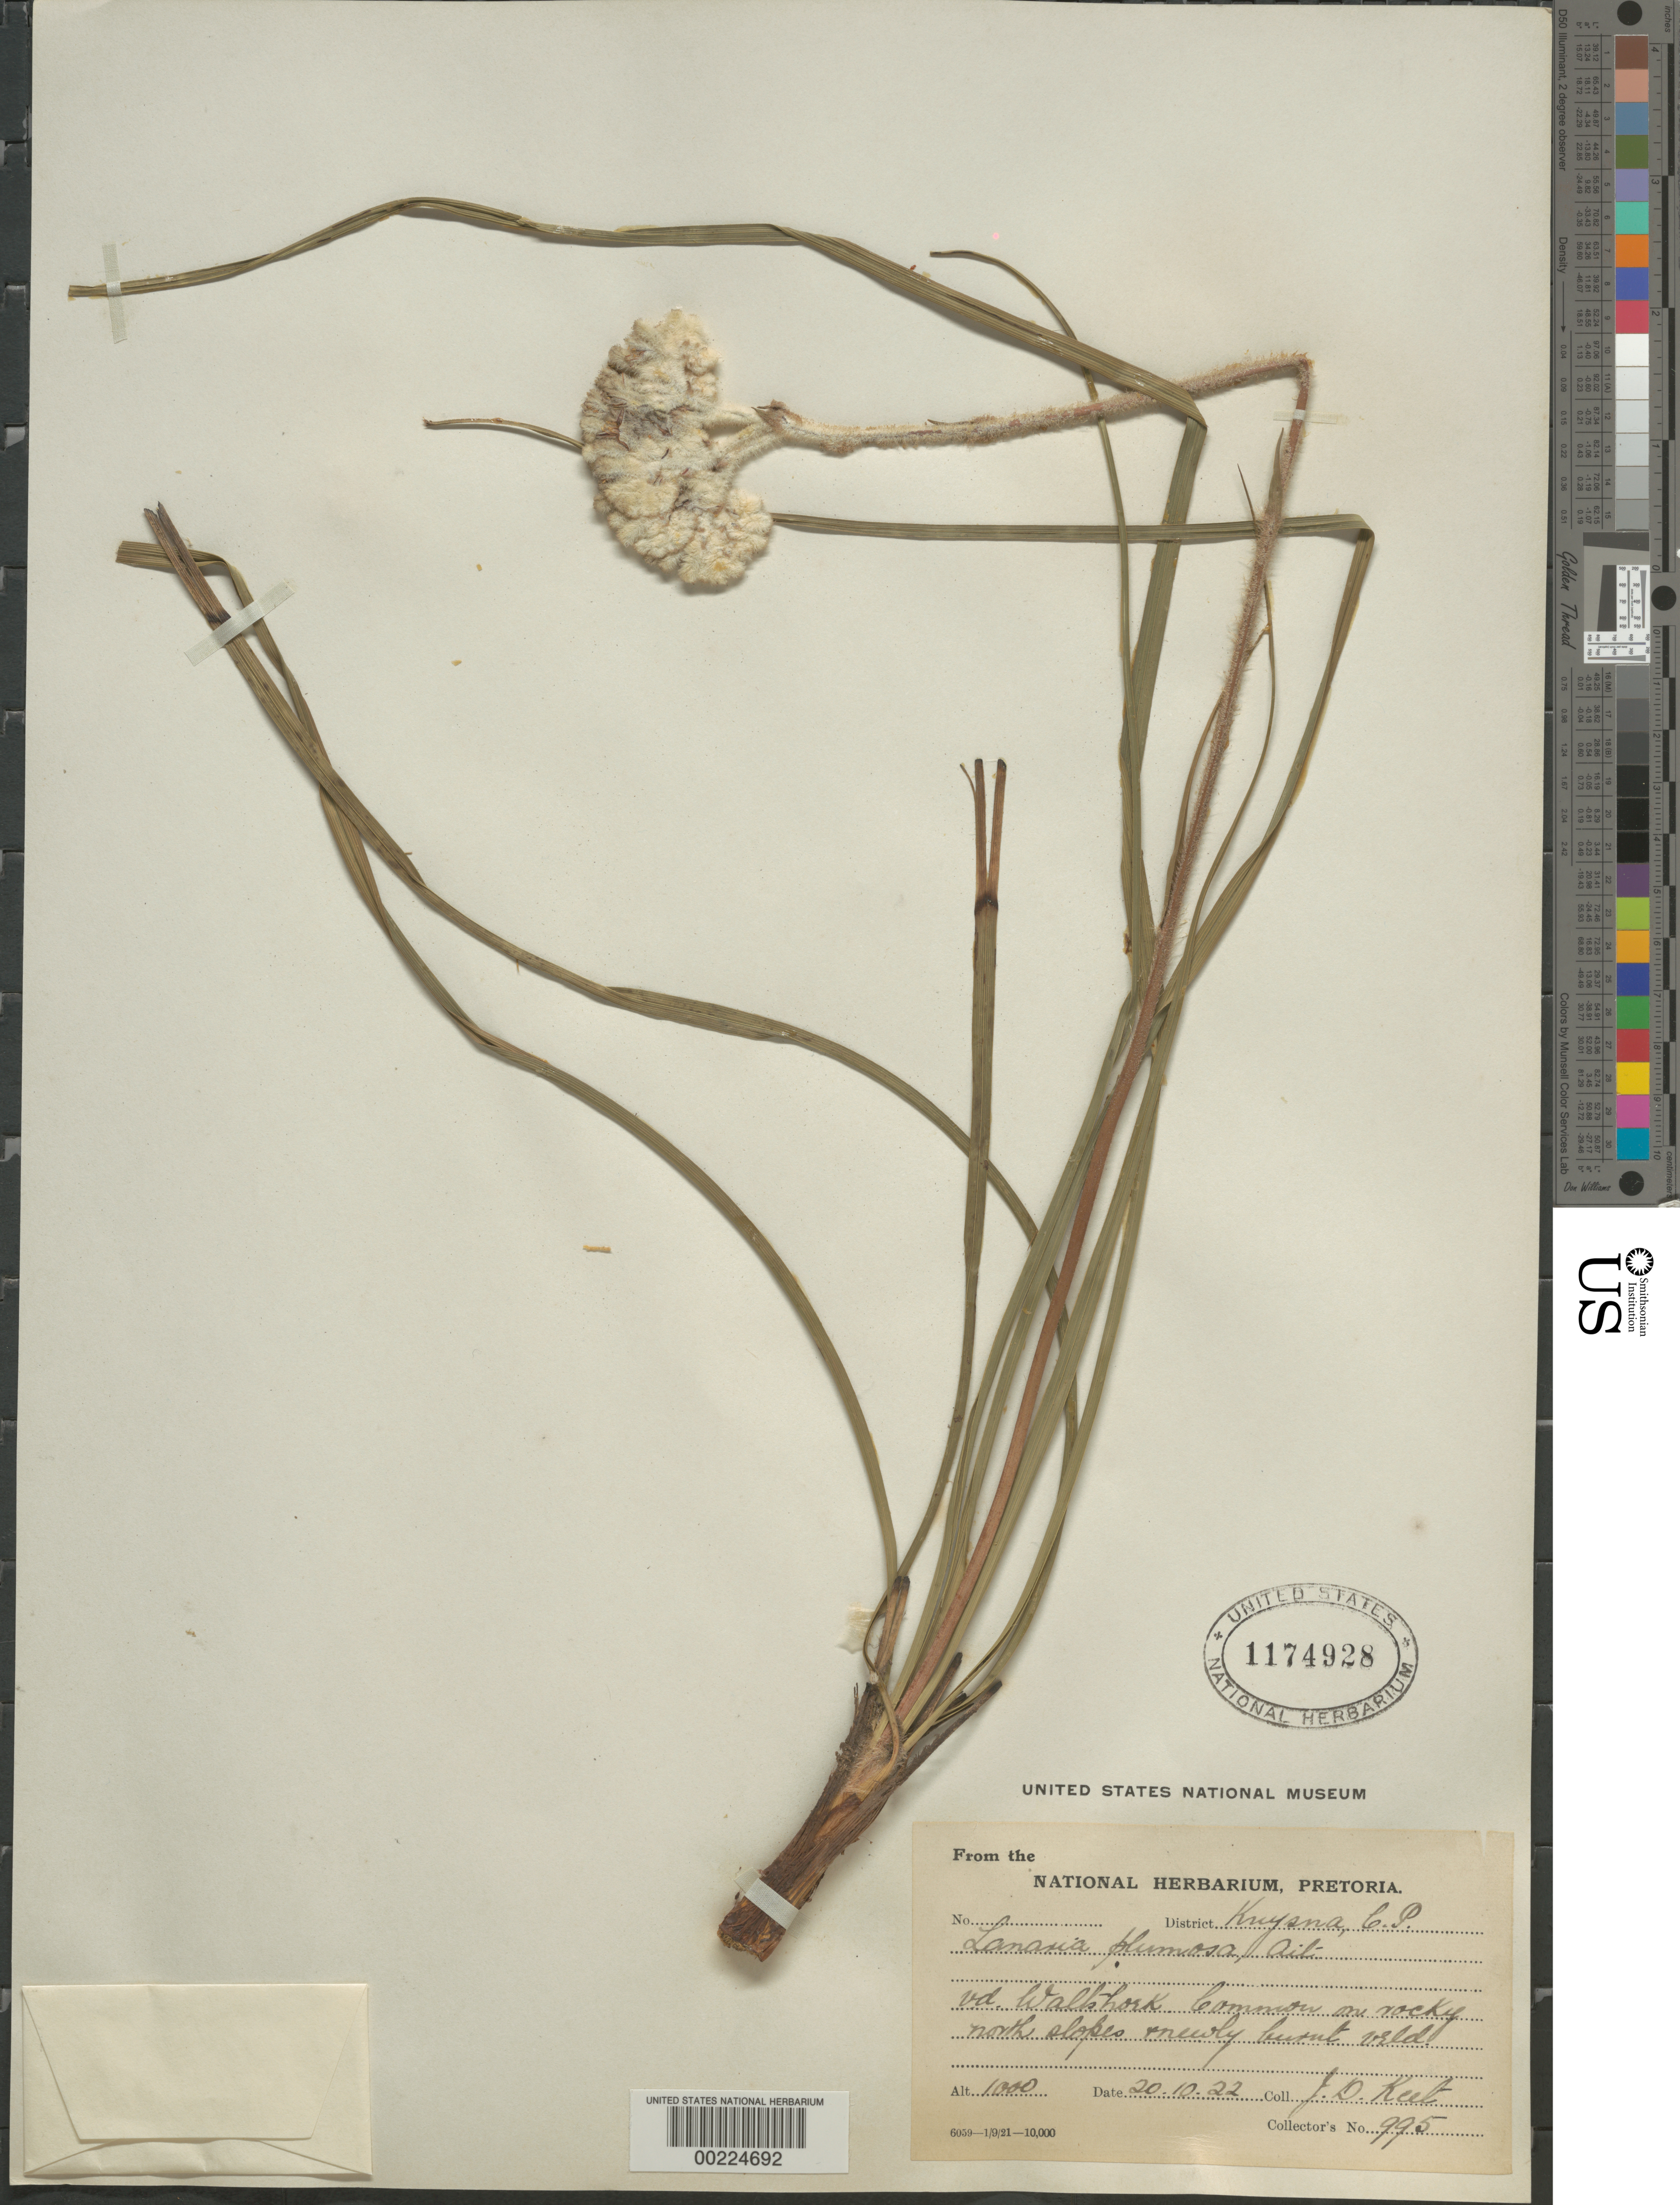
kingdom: Plantae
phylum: Tracheophyta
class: Liliopsida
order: Asparagales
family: Lanariaceae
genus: Lanaria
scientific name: Lanaria plumosa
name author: Aiton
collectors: J. Keet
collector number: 995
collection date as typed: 20 Oct 1922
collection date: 1922-10-20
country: South Africa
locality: Walkhoek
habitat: On rocky north slopes and newly burnt veld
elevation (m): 305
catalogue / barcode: US 1174928